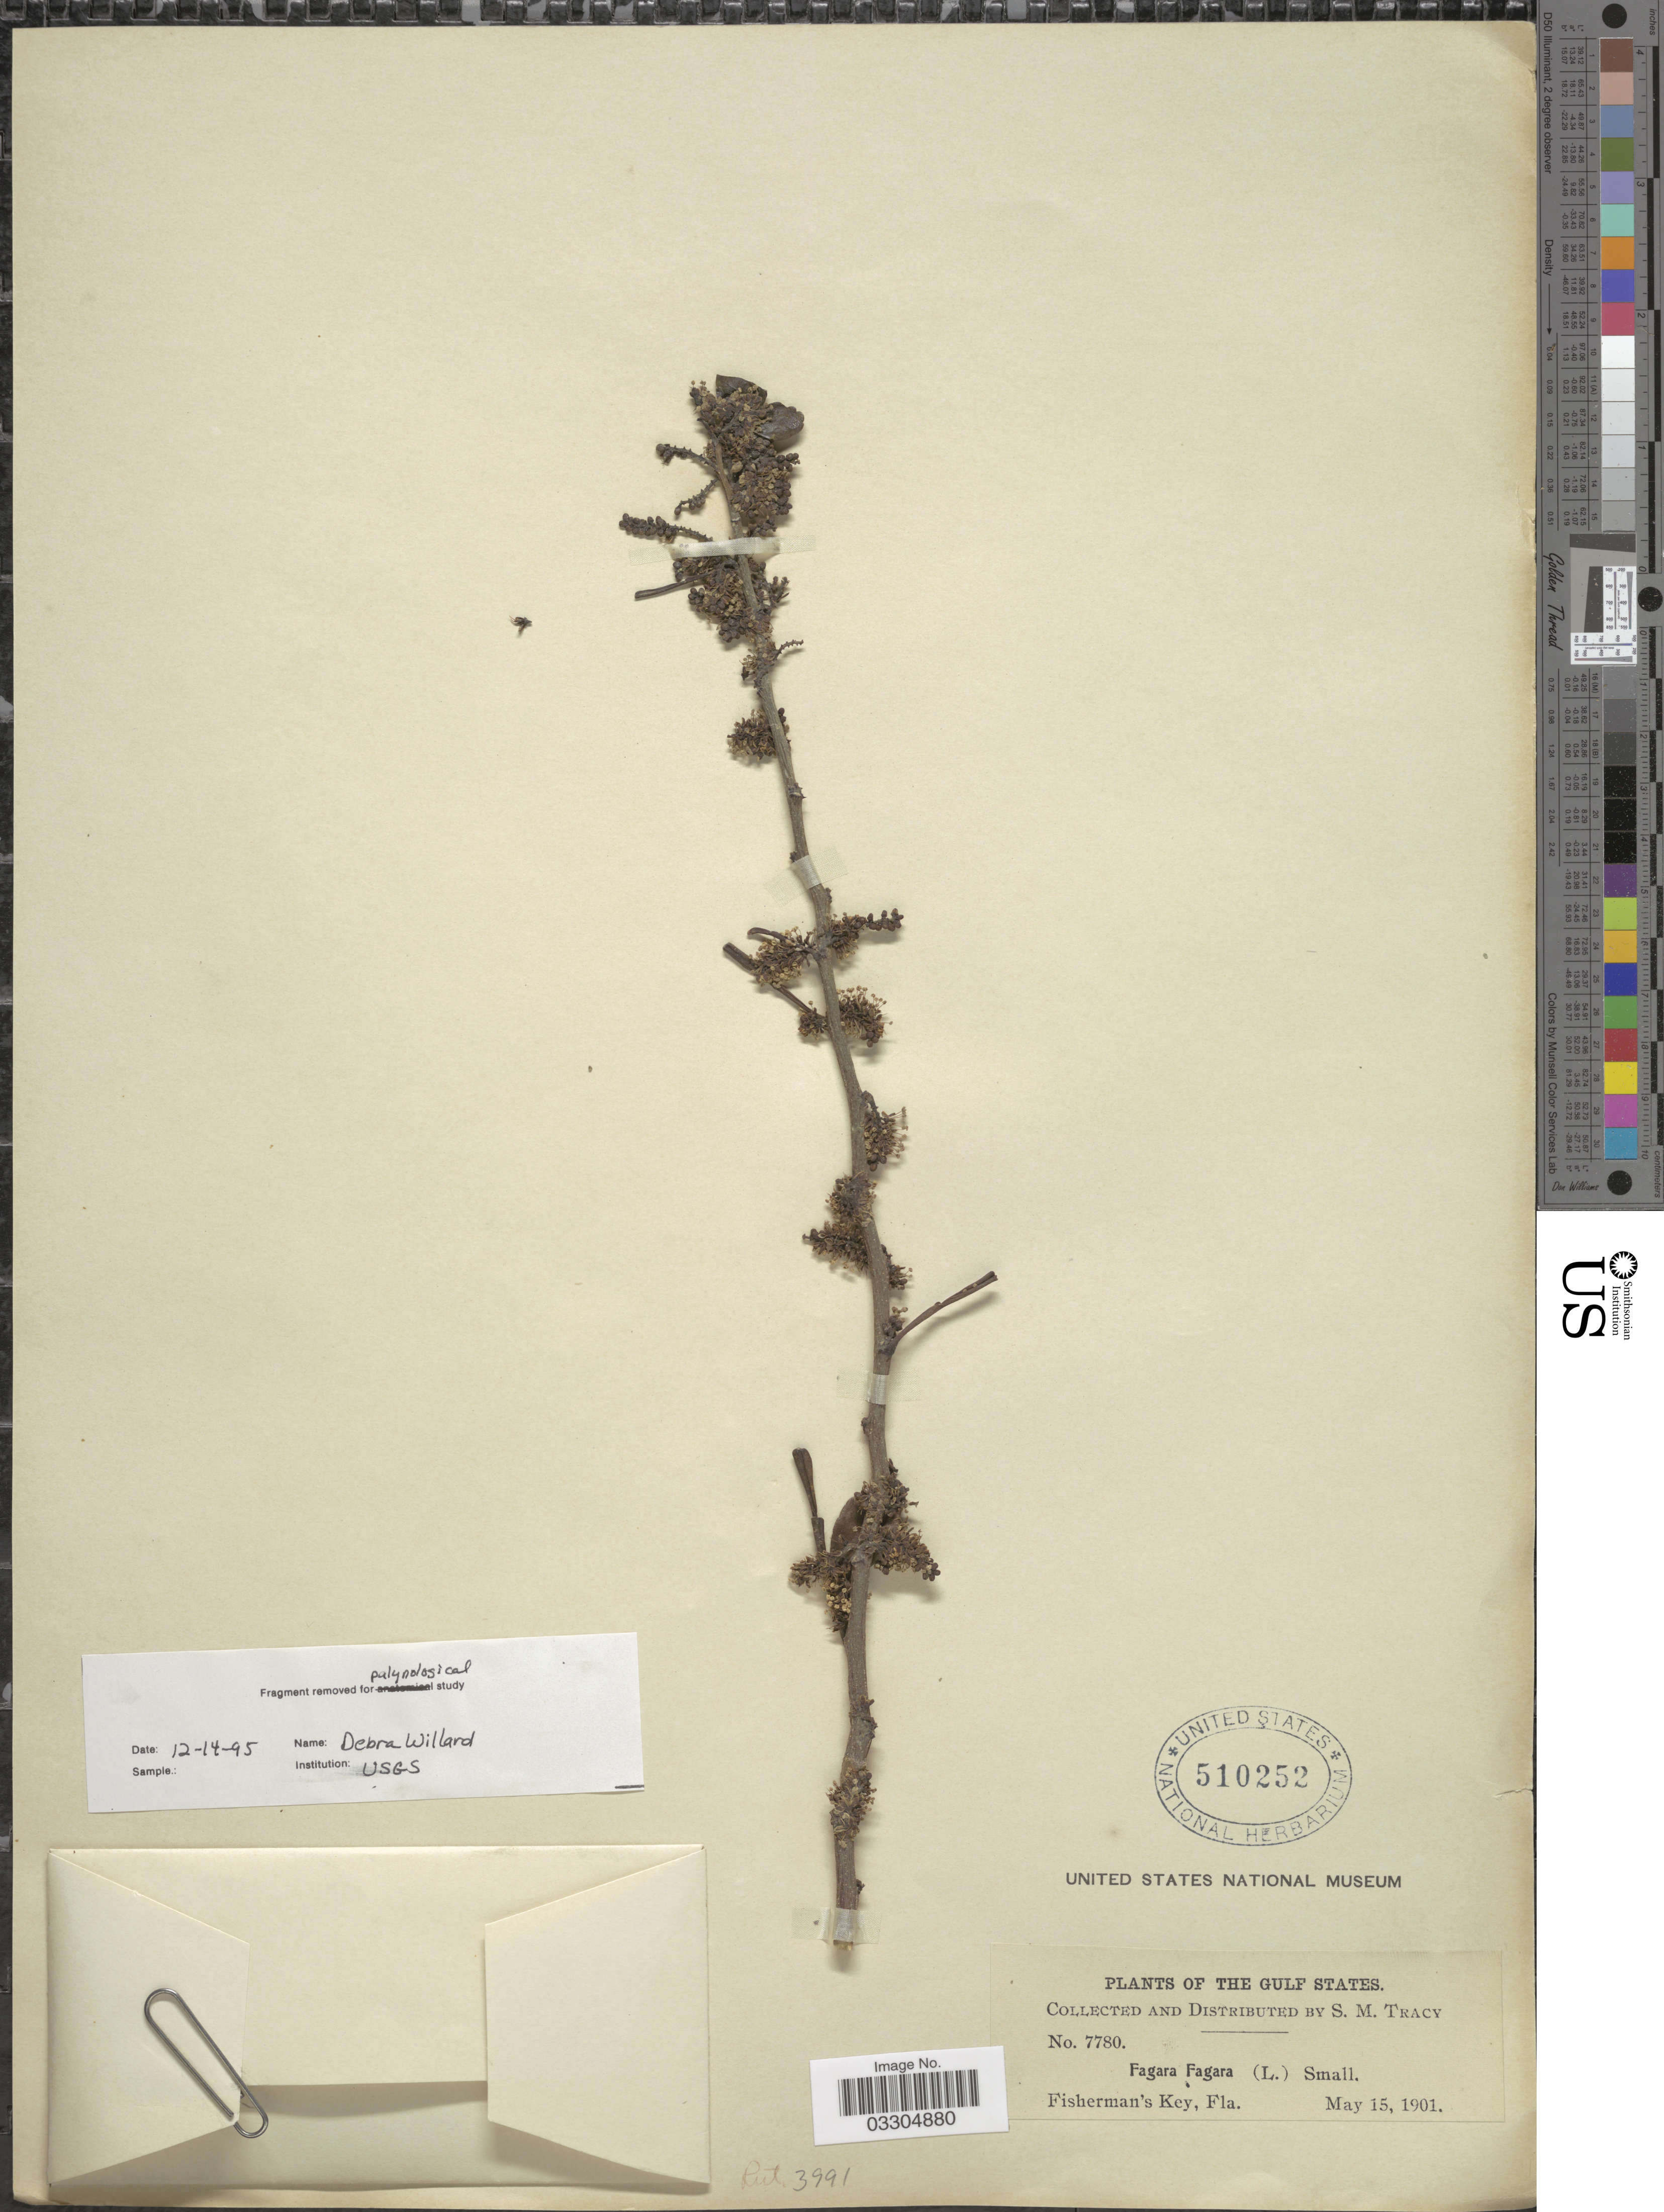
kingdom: Plantae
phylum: Tracheophyta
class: Magnoliopsida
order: Sapindales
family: Rutaceae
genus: Zanthoxylum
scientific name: Zanthoxylum fagara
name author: (L.) Sarg.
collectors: S. M. Tracy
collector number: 7780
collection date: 1901-05-15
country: United States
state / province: Florida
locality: The Gulf States. Fisherman's Key.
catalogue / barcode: US 510252